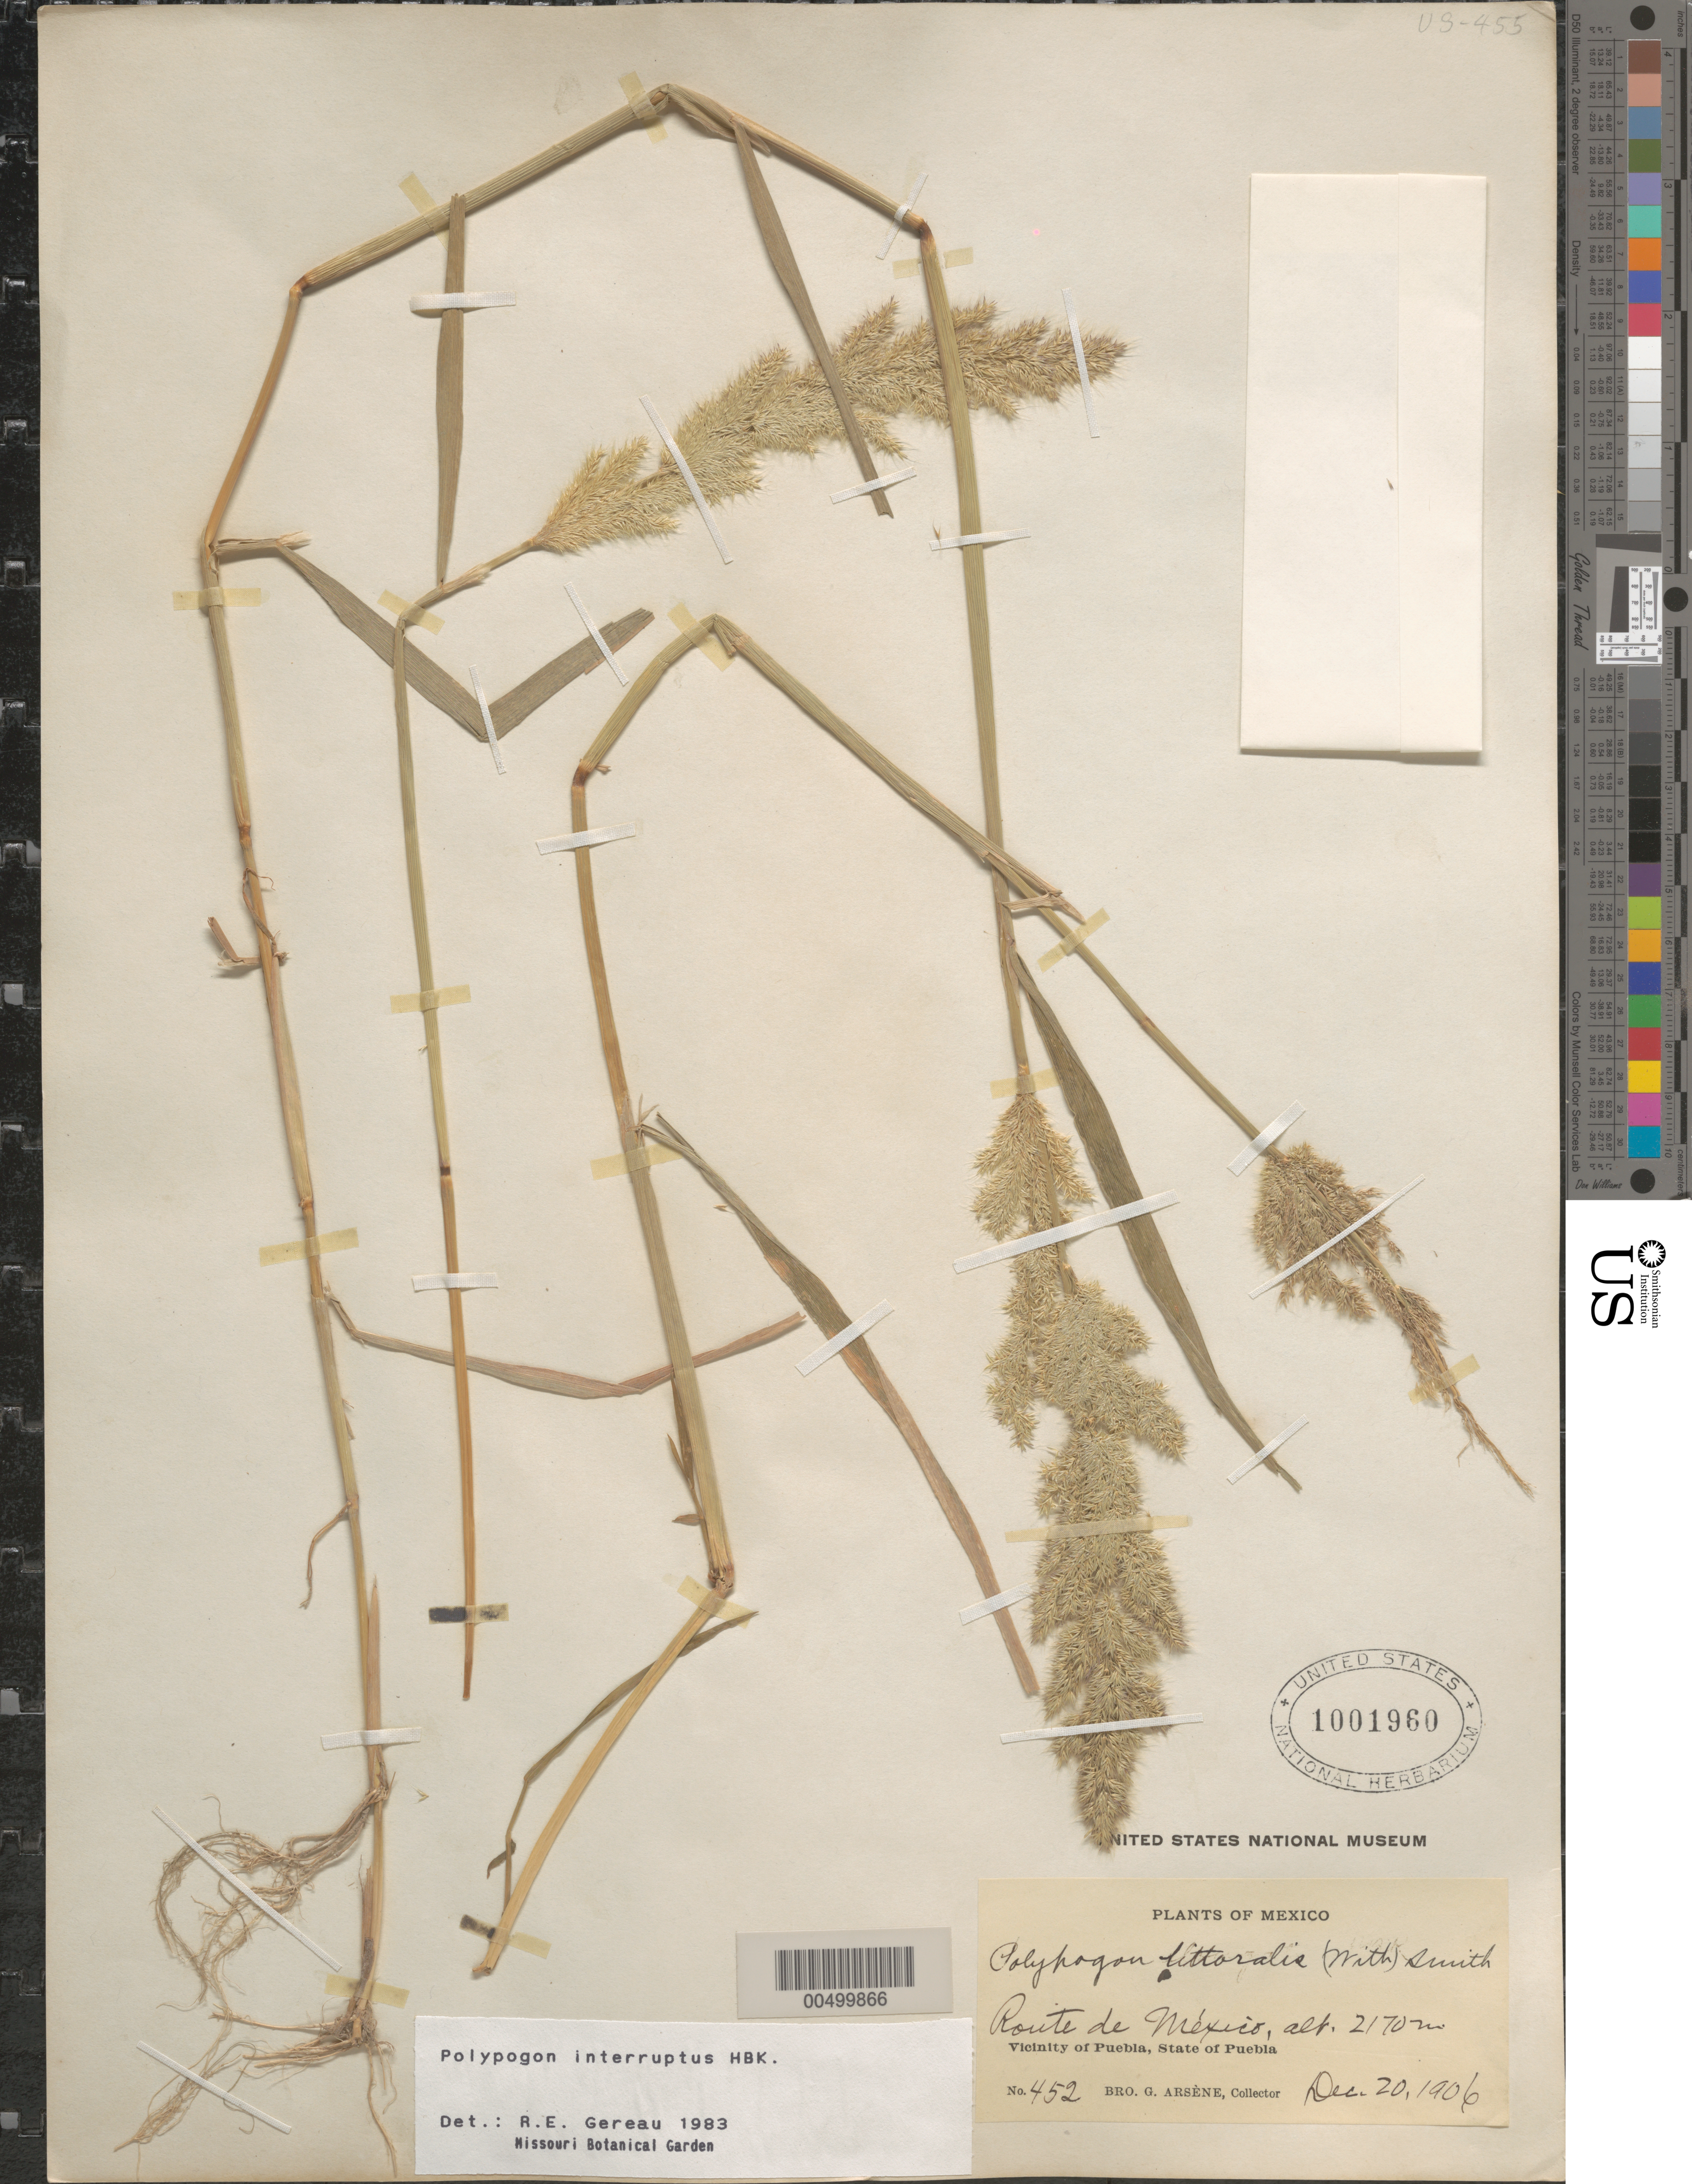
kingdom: Plantae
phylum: Tracheophyta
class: Liliopsida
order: Poales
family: Poaceae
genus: Polypogon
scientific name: Polypogon interruptus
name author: Kunth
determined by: Gereau, R. E.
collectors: Bro. G. Arsène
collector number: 452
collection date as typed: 20 Dec 1906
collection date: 1906-12-20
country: Mexico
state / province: Puebla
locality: Vicinity of Puebla, Route de M‚xico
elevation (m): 2170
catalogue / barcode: US 1001960